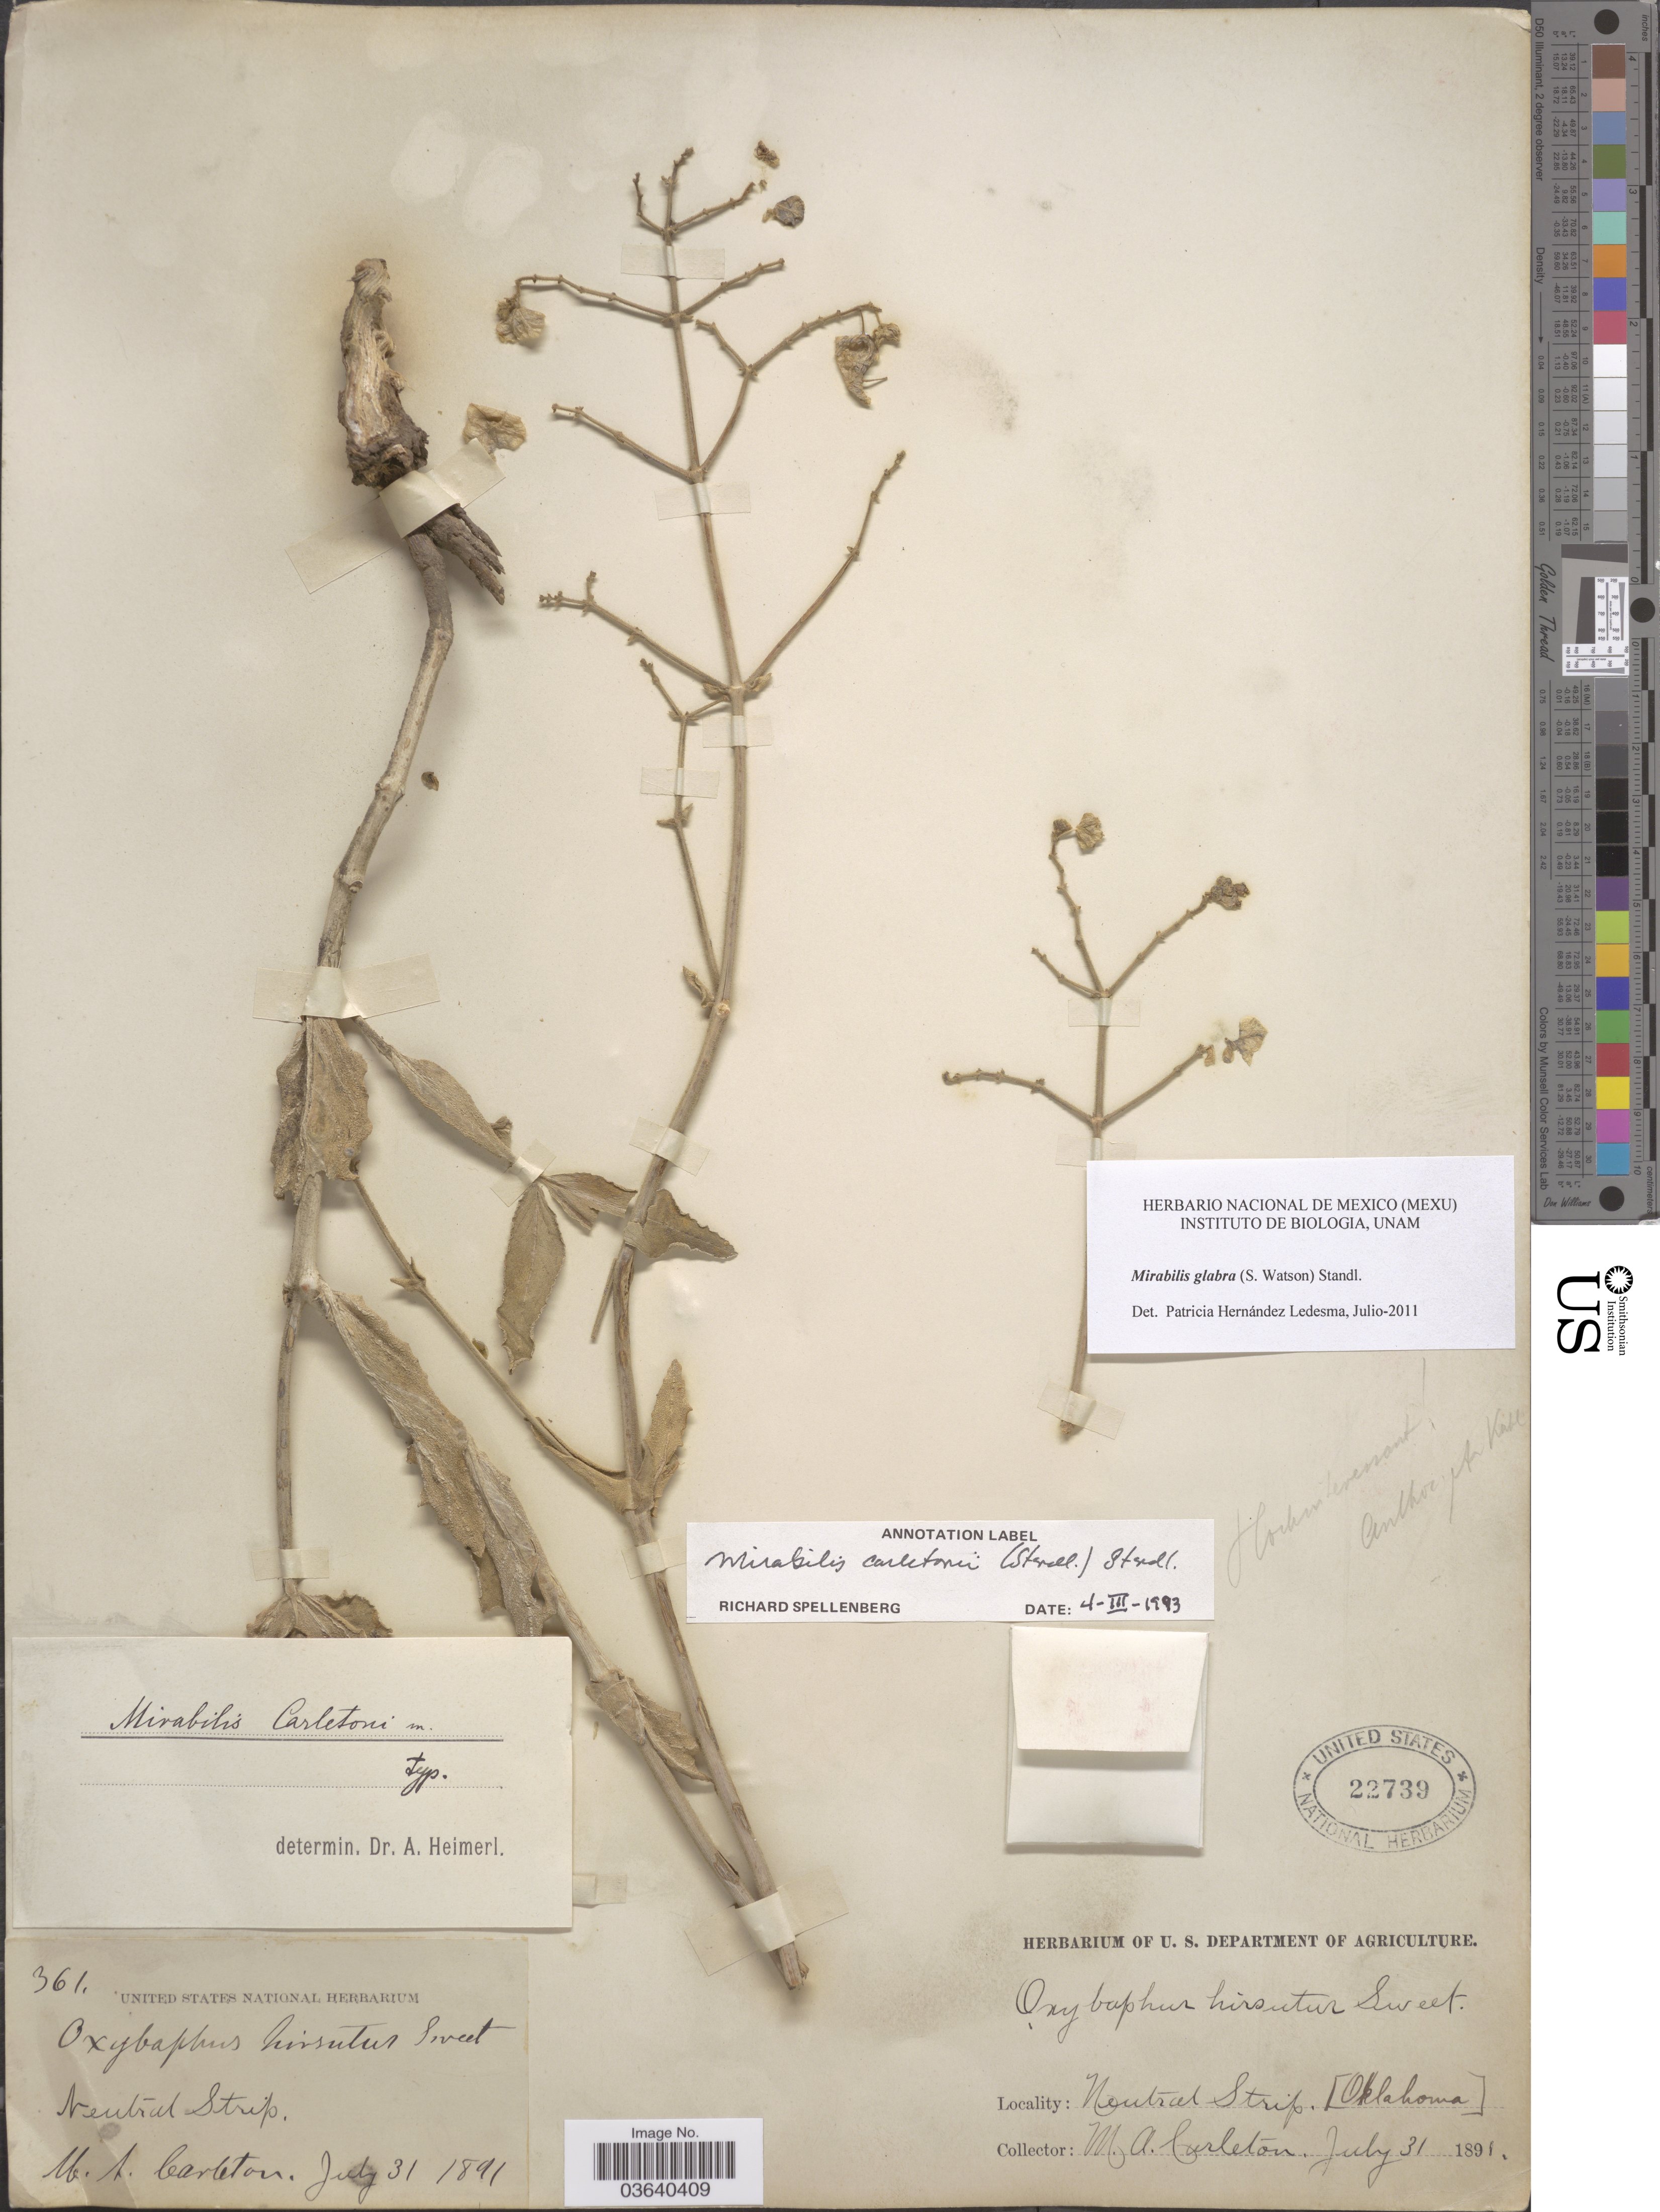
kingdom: Plantae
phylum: Tracheophyta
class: Magnoliopsida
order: Caryophyllales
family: Nyctaginaceae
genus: Mirabilis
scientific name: Mirabilis glabra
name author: (S. Watson) Standl.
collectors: M. A. Carleton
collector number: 361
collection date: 1891-07-31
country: United States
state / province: Oklahoma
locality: Neutral Strip.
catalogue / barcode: US 22739